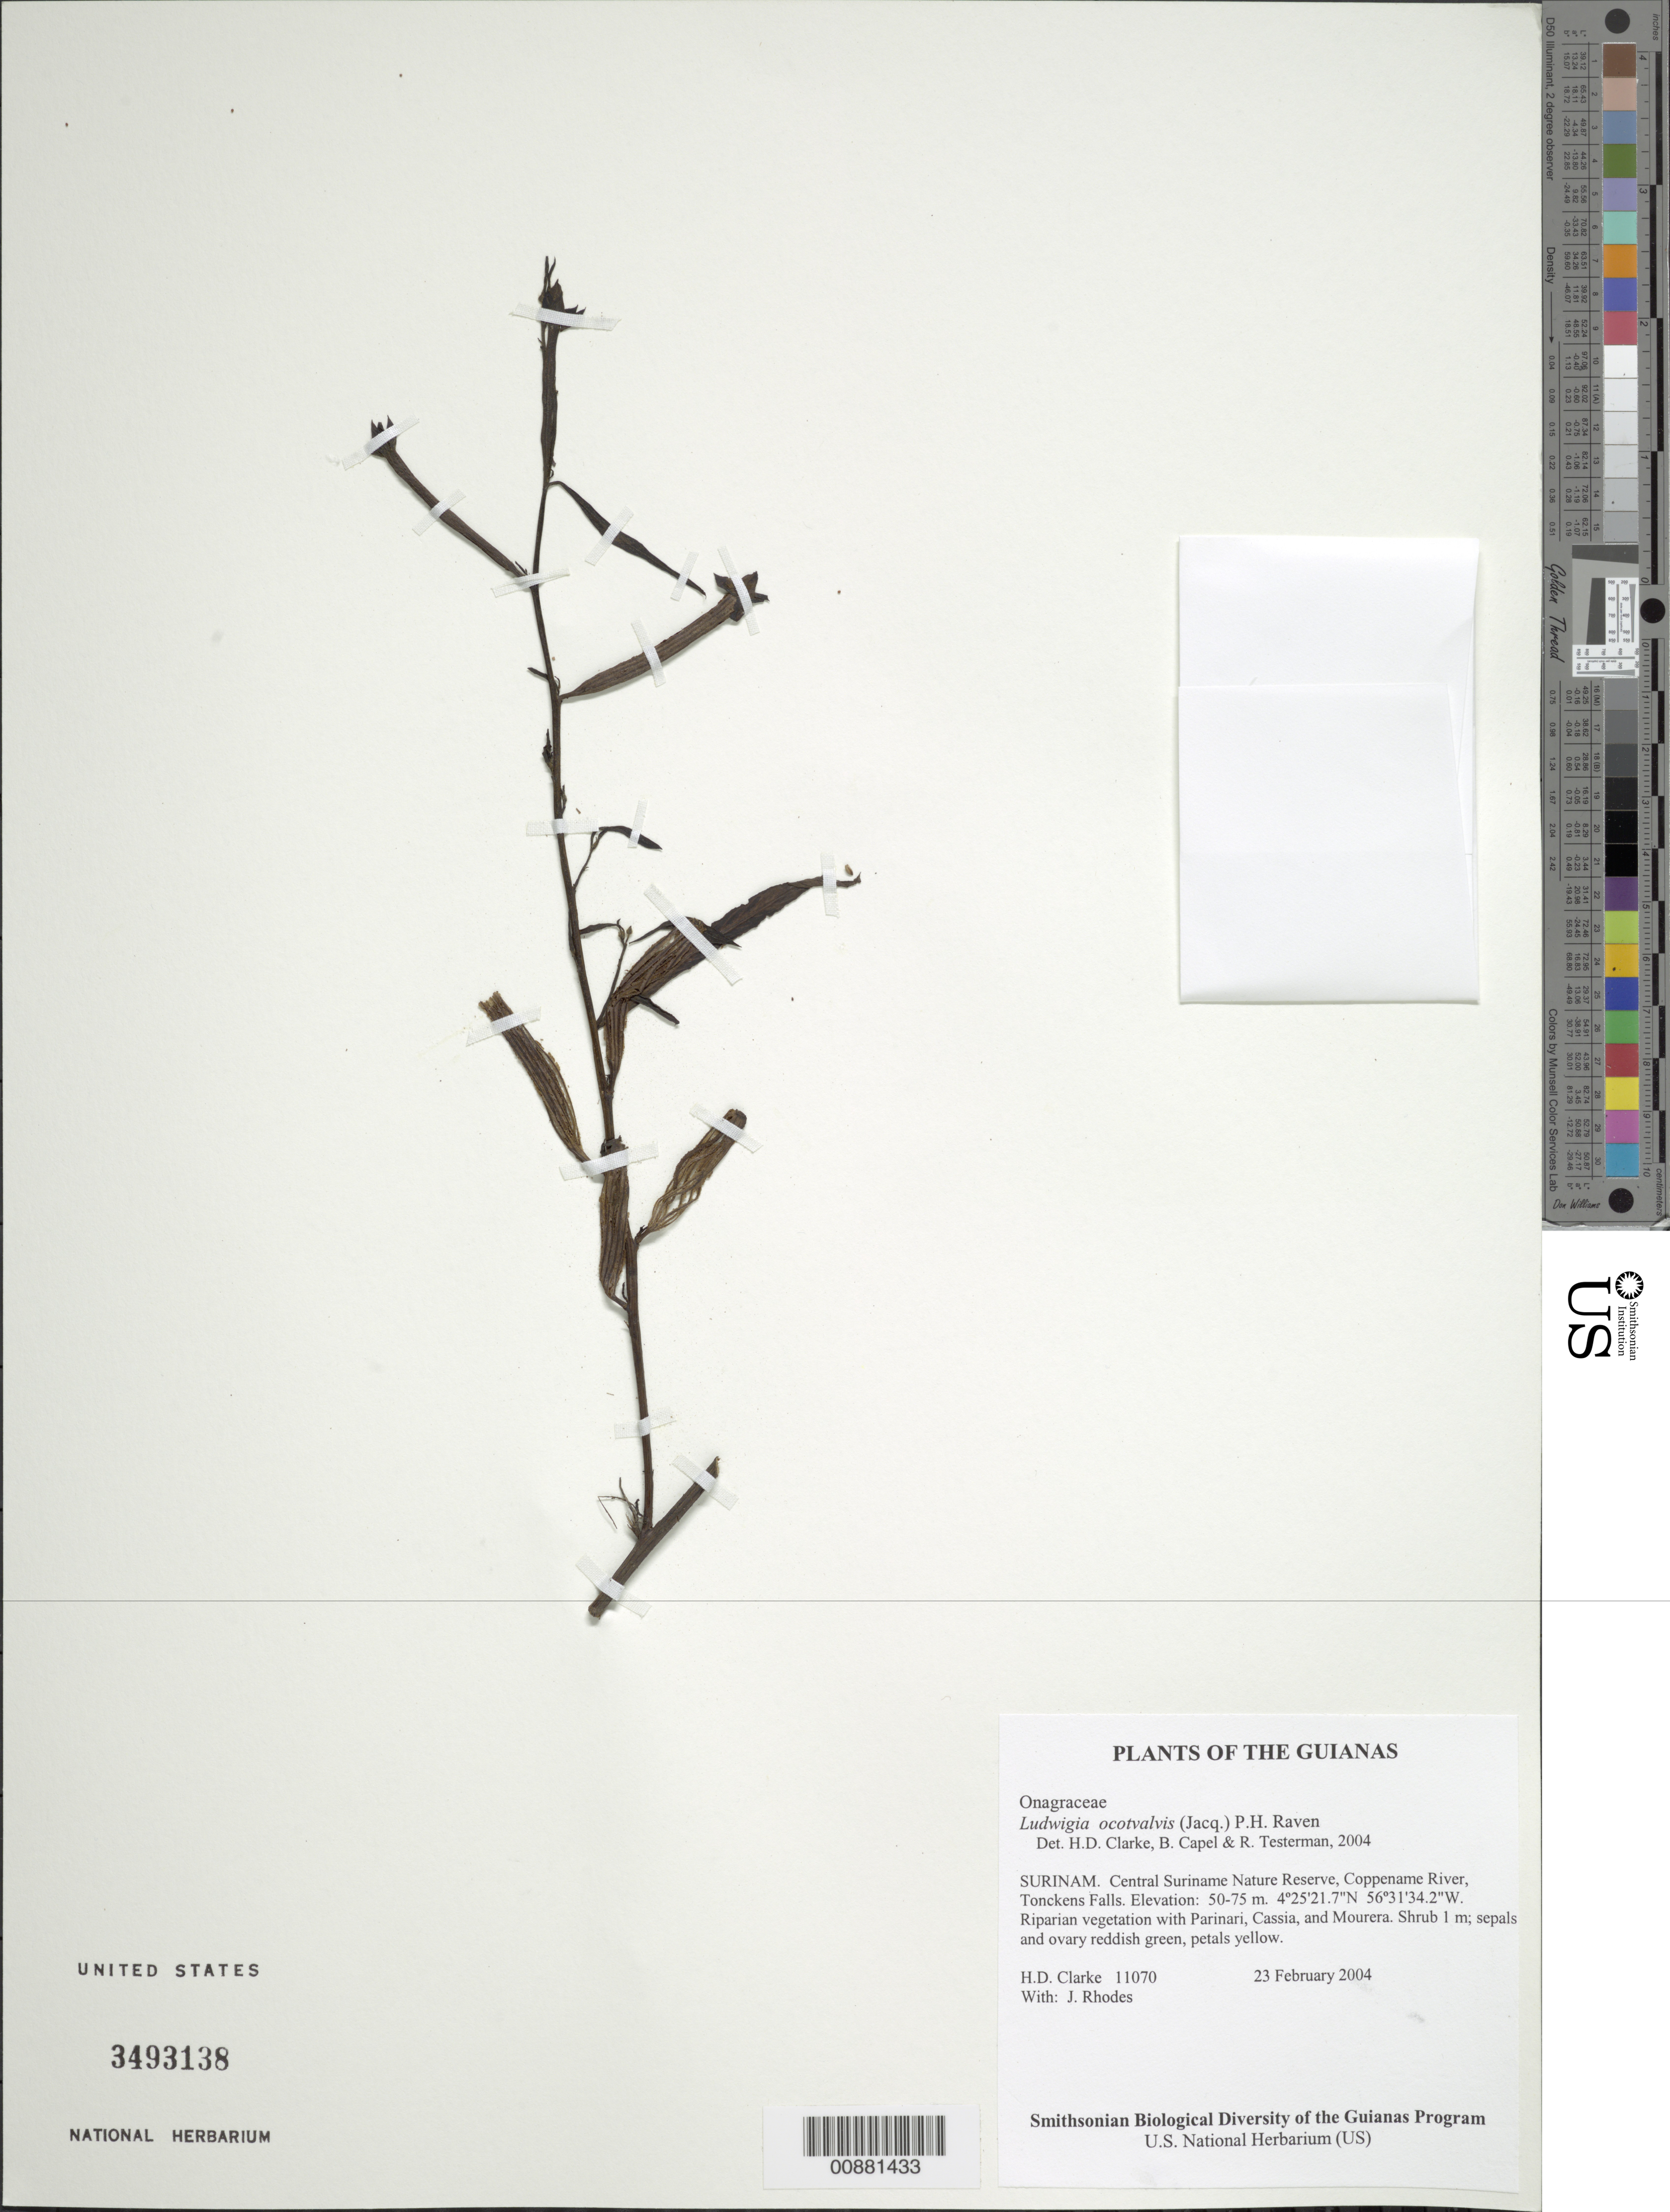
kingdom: Plantae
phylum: Tracheophyta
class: Magnoliopsida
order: Myrtales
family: Onagraceae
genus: Ludwigia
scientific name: Ludwigia octovalvis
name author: (Jacq.) P.H. Raven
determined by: Clarke, H. D.; Testerman, R.; Capel, B.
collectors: H. D. Clarke & J. Rhodes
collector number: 11070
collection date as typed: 23 February 2004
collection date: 2004-02-23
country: Suriname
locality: Central Suriname Nature Reserve, Coppename River, Tonckens Falls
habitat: Riparian vegetation with Parinari, Cassia, and Mourera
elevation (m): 50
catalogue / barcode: US 3493138